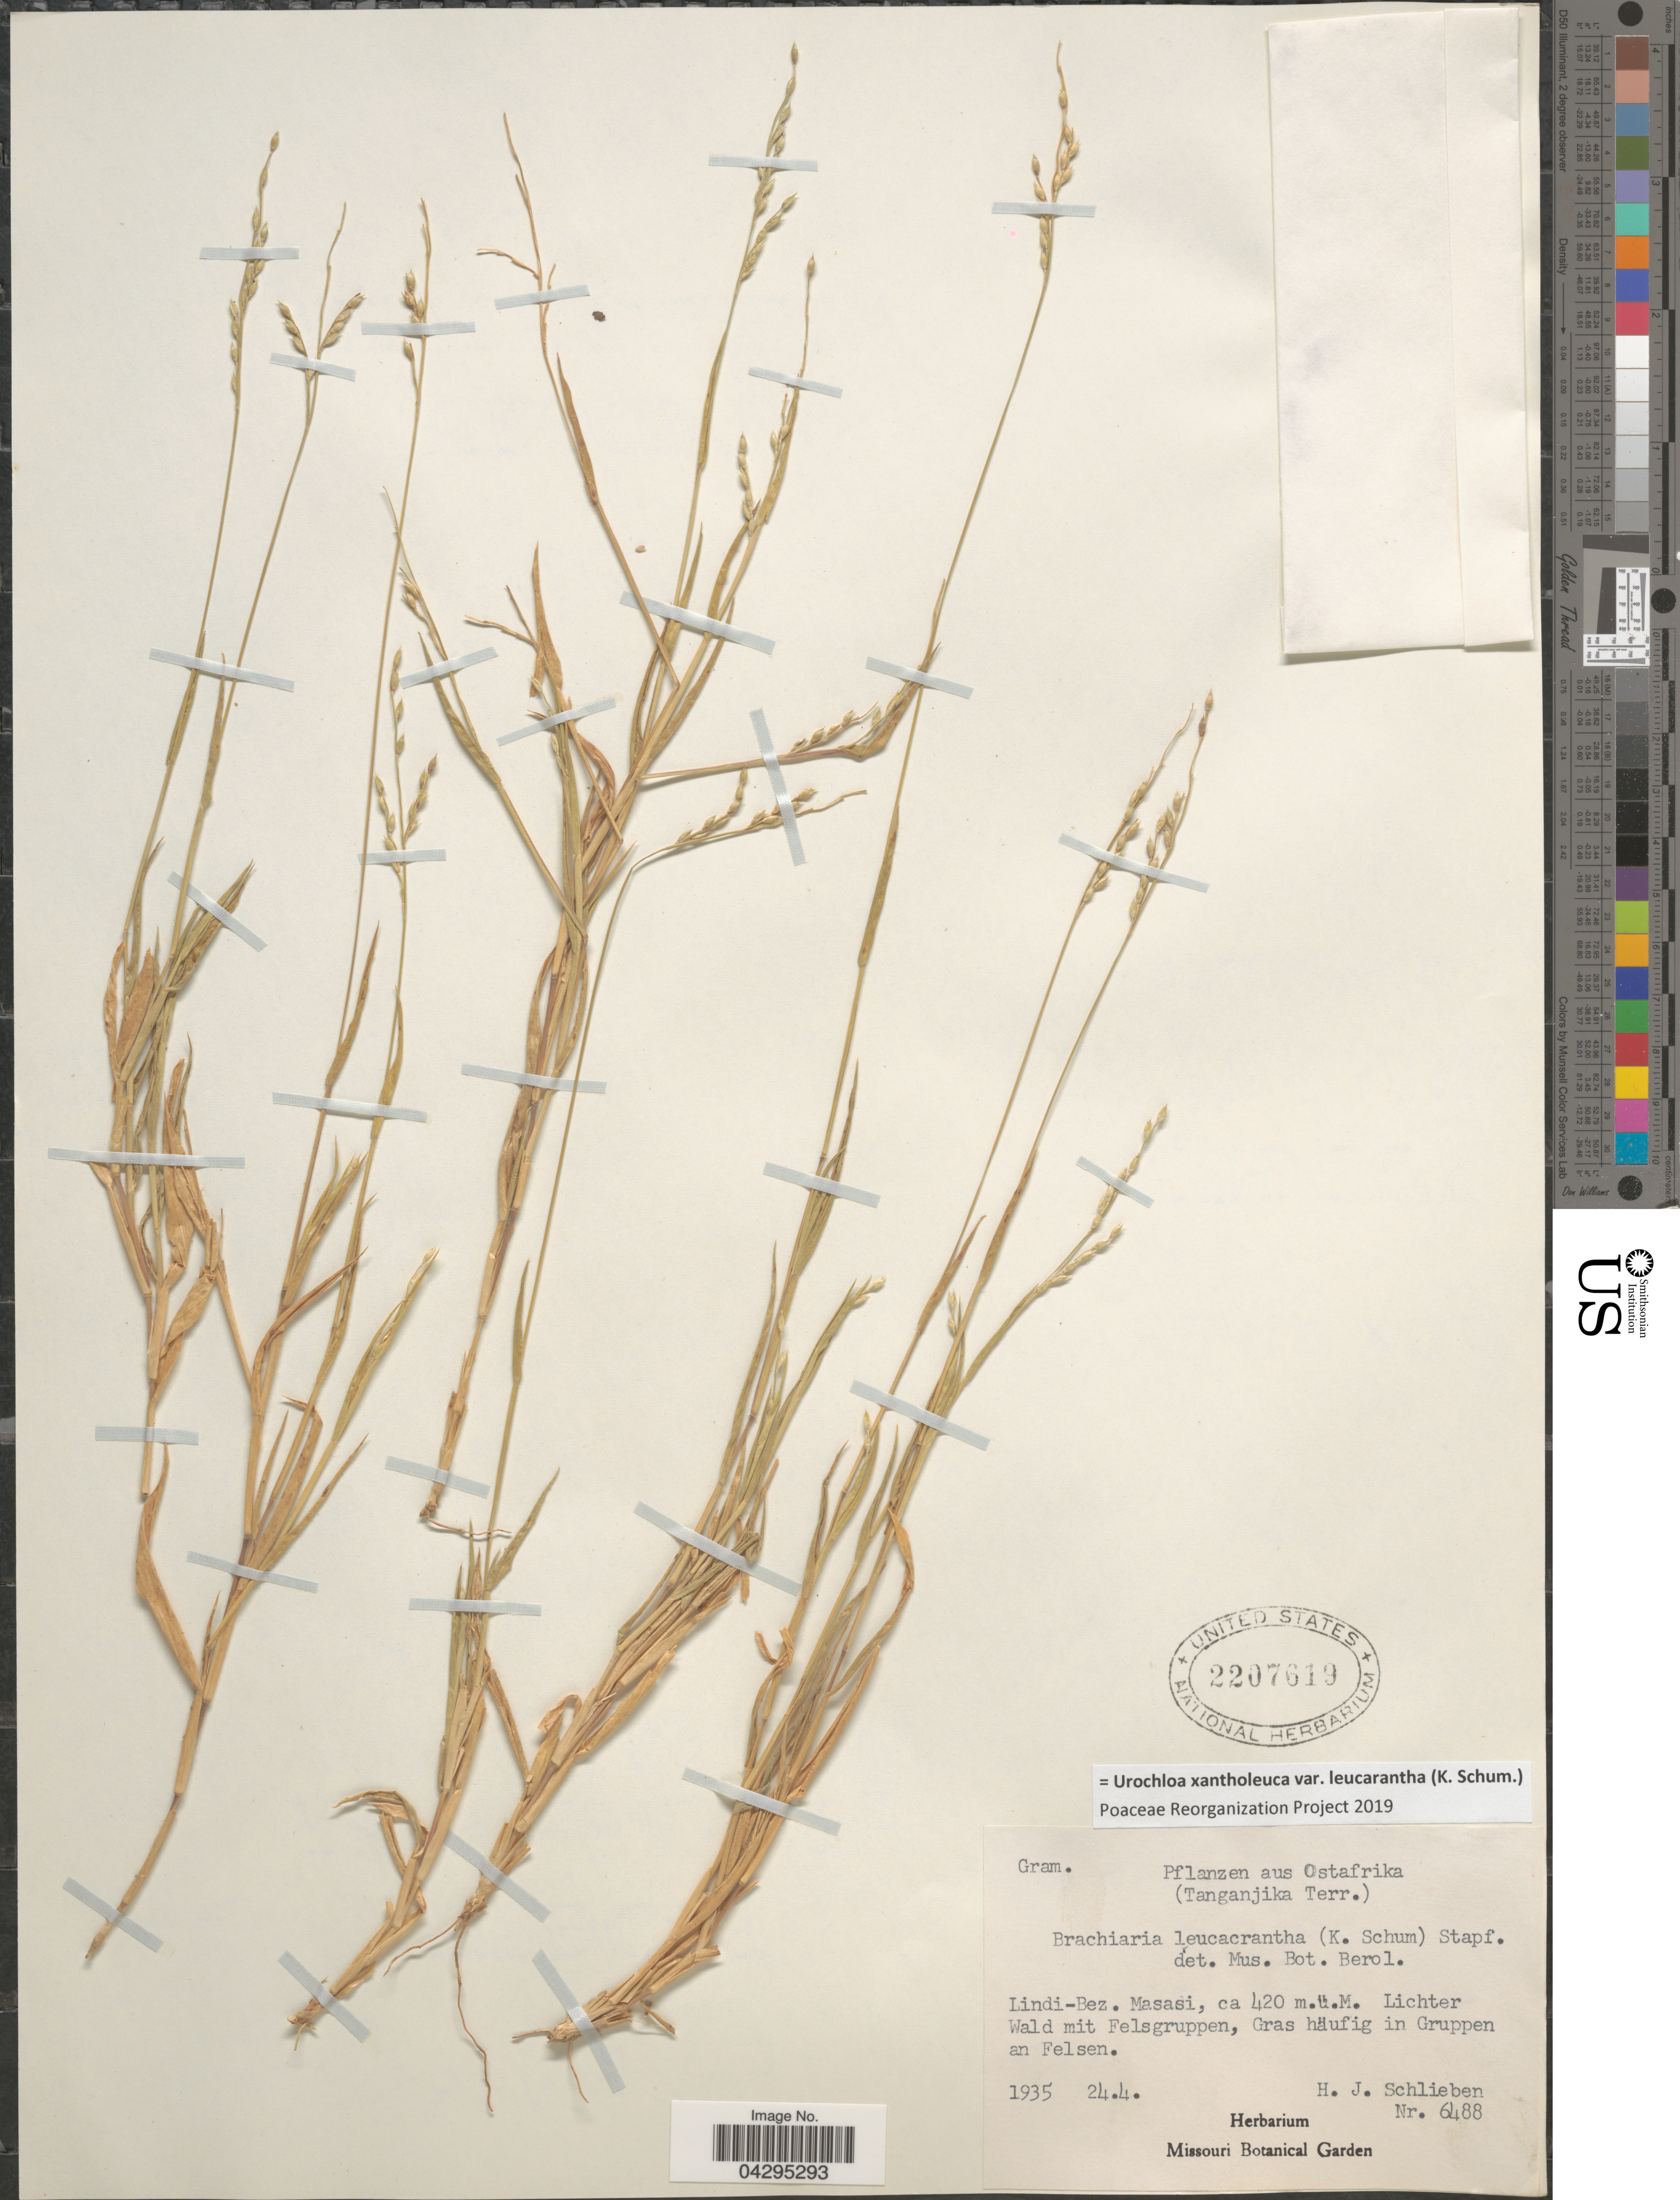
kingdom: Plantae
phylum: Tracheophyta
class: Liliopsida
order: Poales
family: Poaceae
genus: Urochloa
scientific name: Urochloa xantholeuca var. leucarantha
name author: (K. Schum.)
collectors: H. J. Schlieben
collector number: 6488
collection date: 1935-04-24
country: Tanzania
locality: Ostafrika. (Tanganjika Terr.) Lindi-Bez. Masasi.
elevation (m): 420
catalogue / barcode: US 2207619